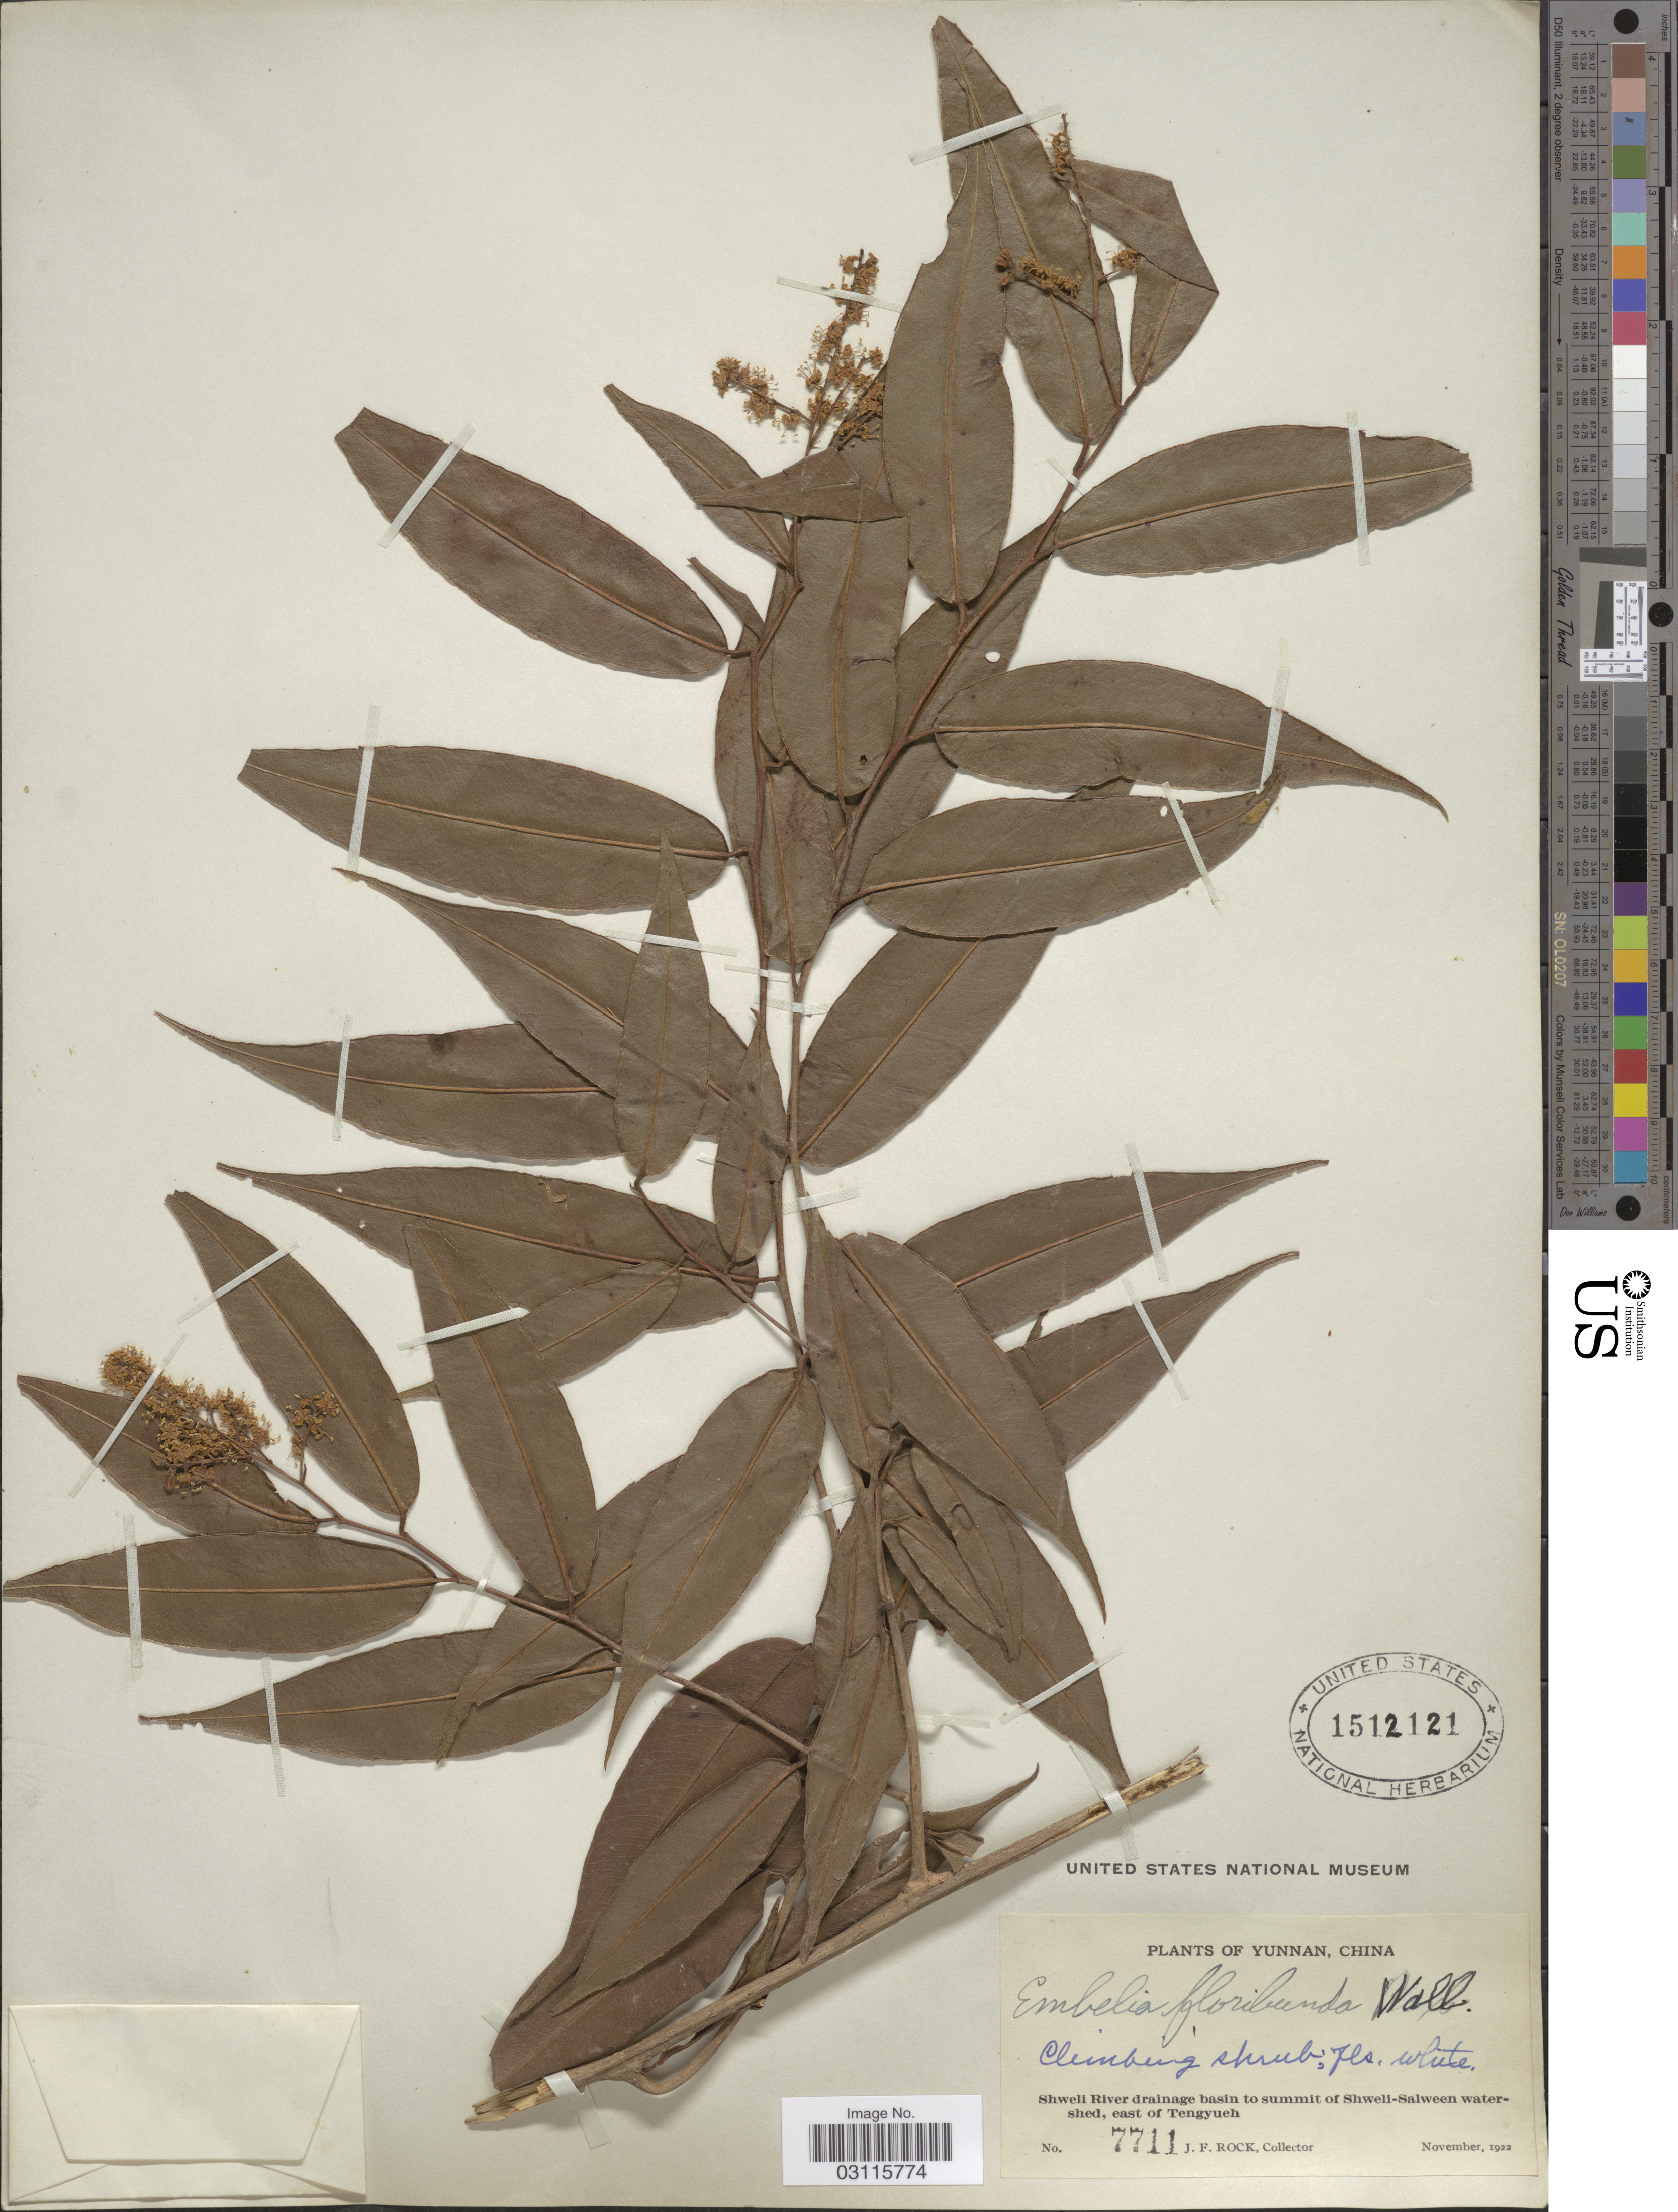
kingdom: Plantae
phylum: Tracheophyta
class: Magnoliopsida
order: Ericales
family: Primulaceae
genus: Embelia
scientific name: Embelia floribunda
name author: Wall.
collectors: J. Rock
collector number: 7711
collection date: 1922-11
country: China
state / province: Yunnan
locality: Shweli River drainage basin to summit of Shweli-Salween watershed east of Tengyueh.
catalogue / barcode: US 1512121